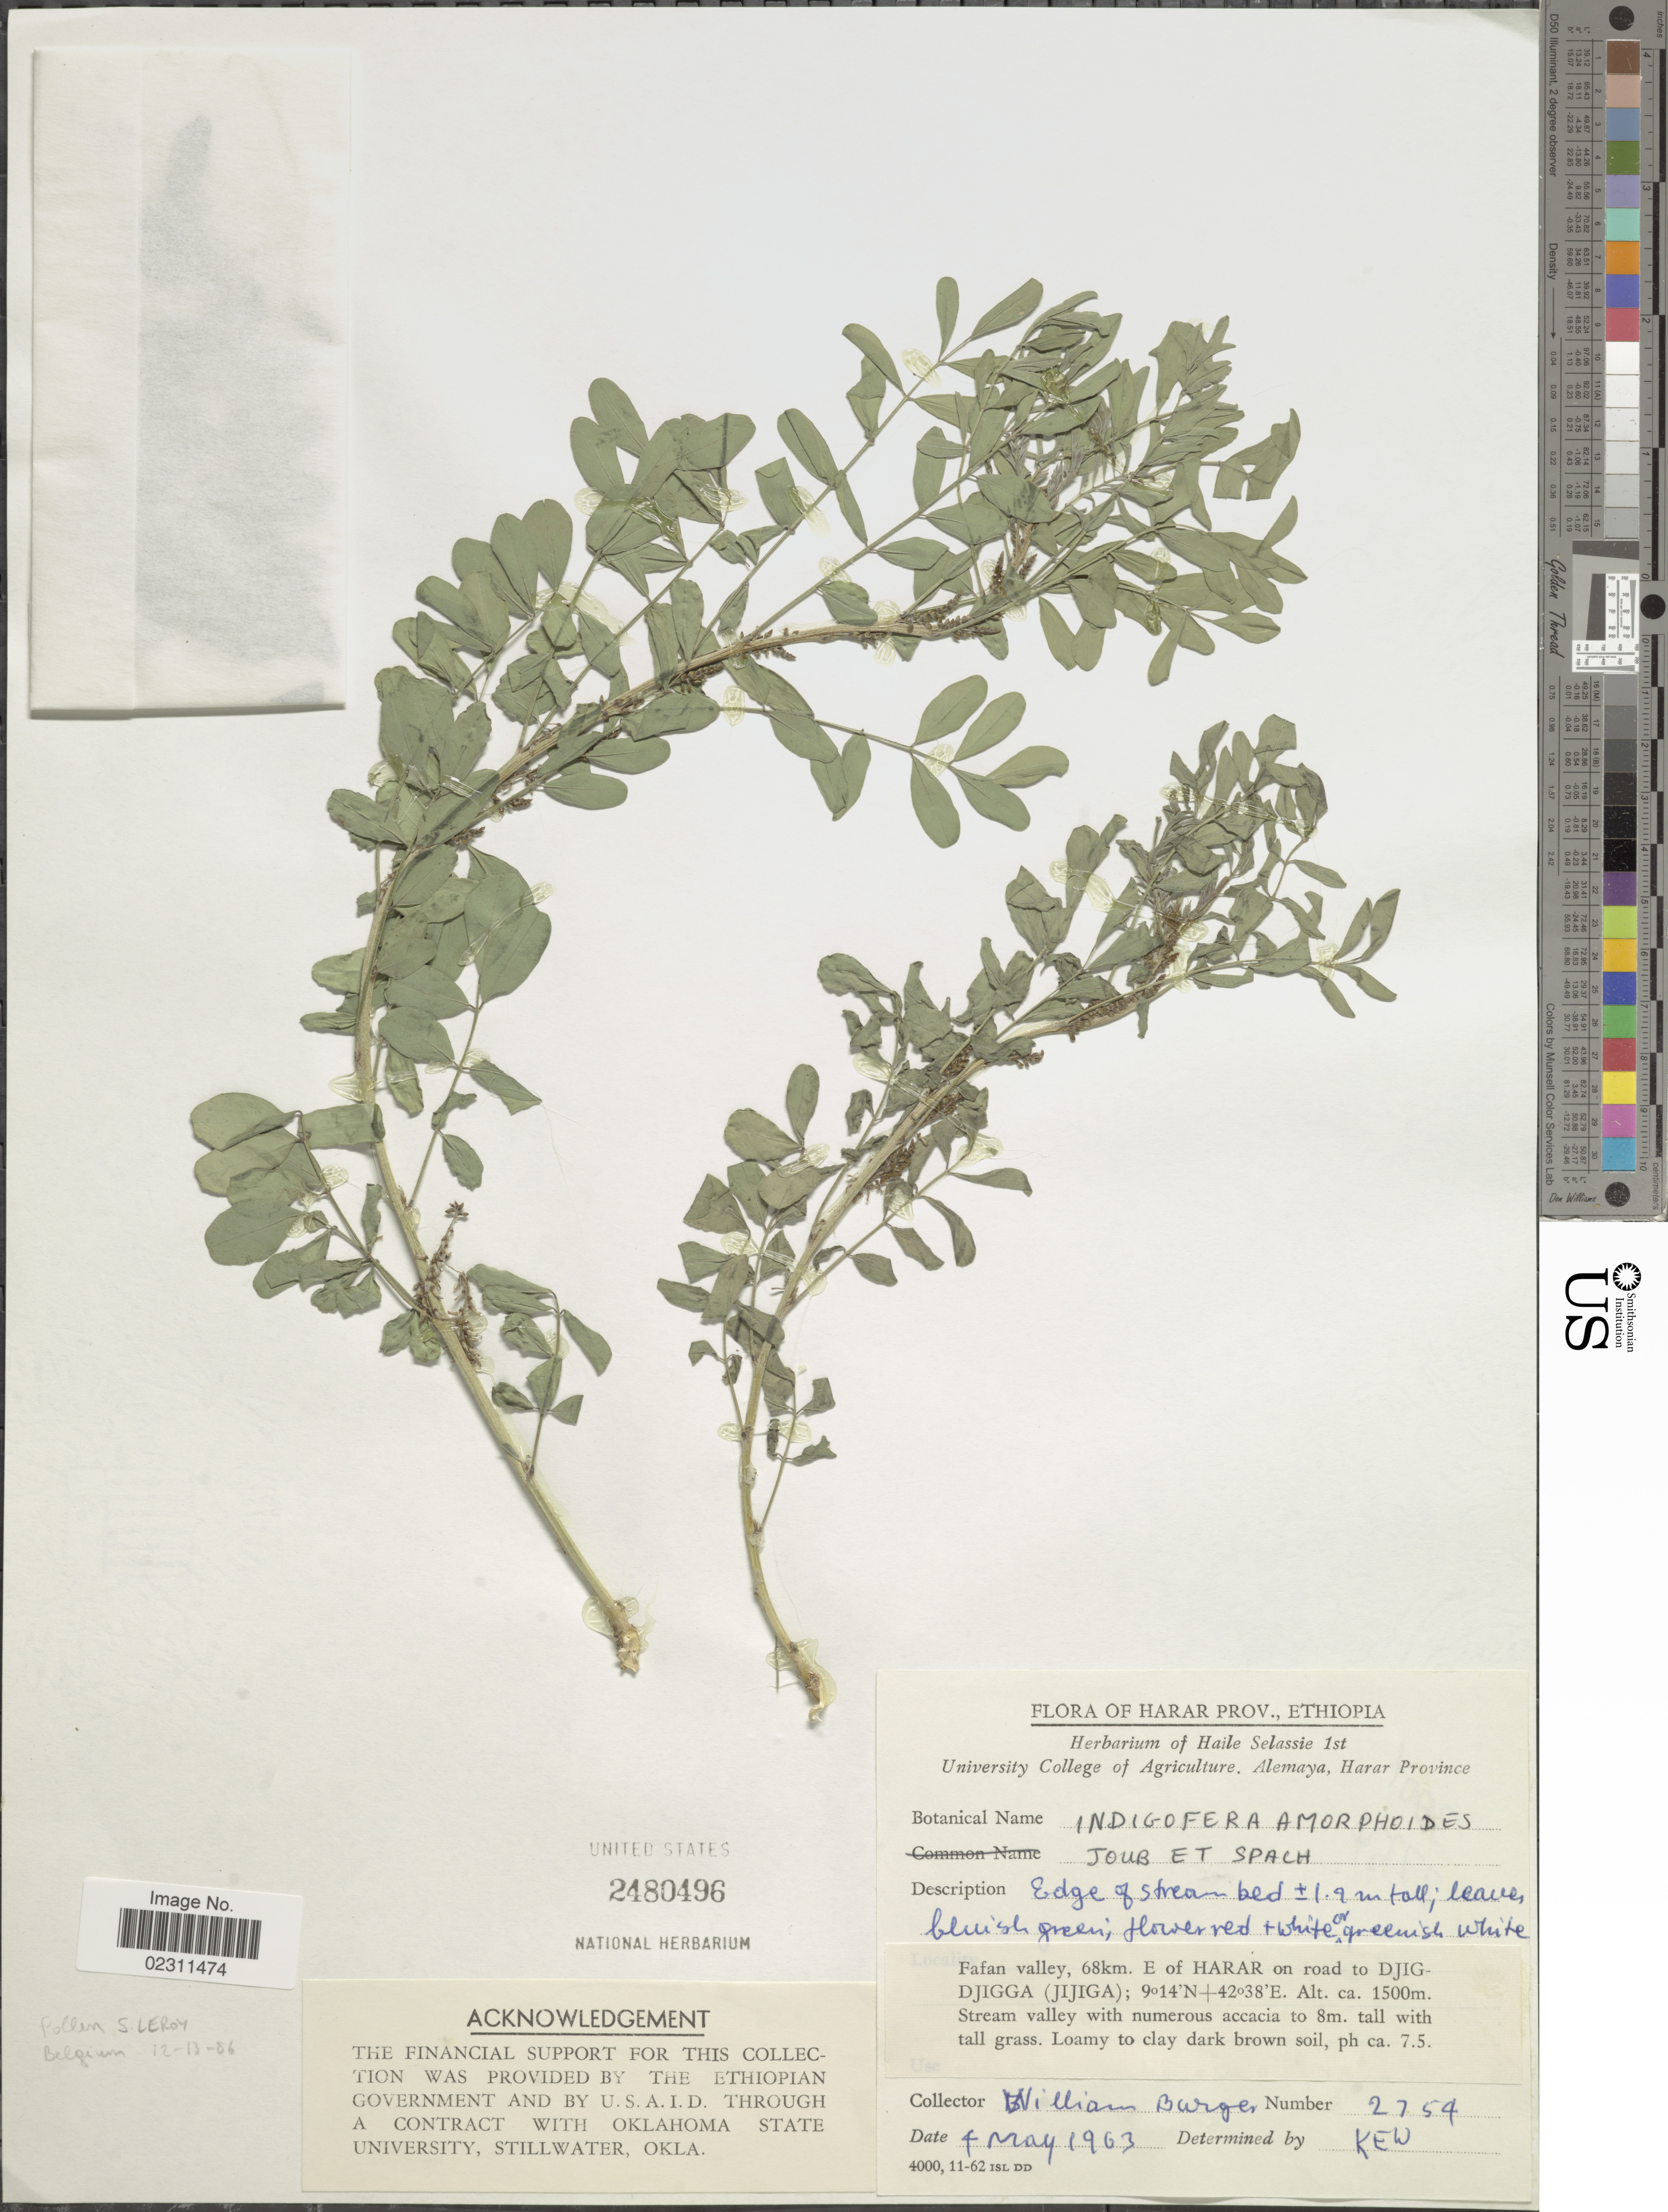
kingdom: Plantae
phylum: Tracheophyta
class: Magnoliopsida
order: Fabales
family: Fabaceae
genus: Indigofera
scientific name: Indigofera amorphoides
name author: Jaub. & Spach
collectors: W. Burger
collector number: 2754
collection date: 1963-05-04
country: Ethiopia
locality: Harar Prov. Fafan valley, 68km. E of Harar on road to djig-Djigga (Jijiga)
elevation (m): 1500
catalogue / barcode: US 2480496